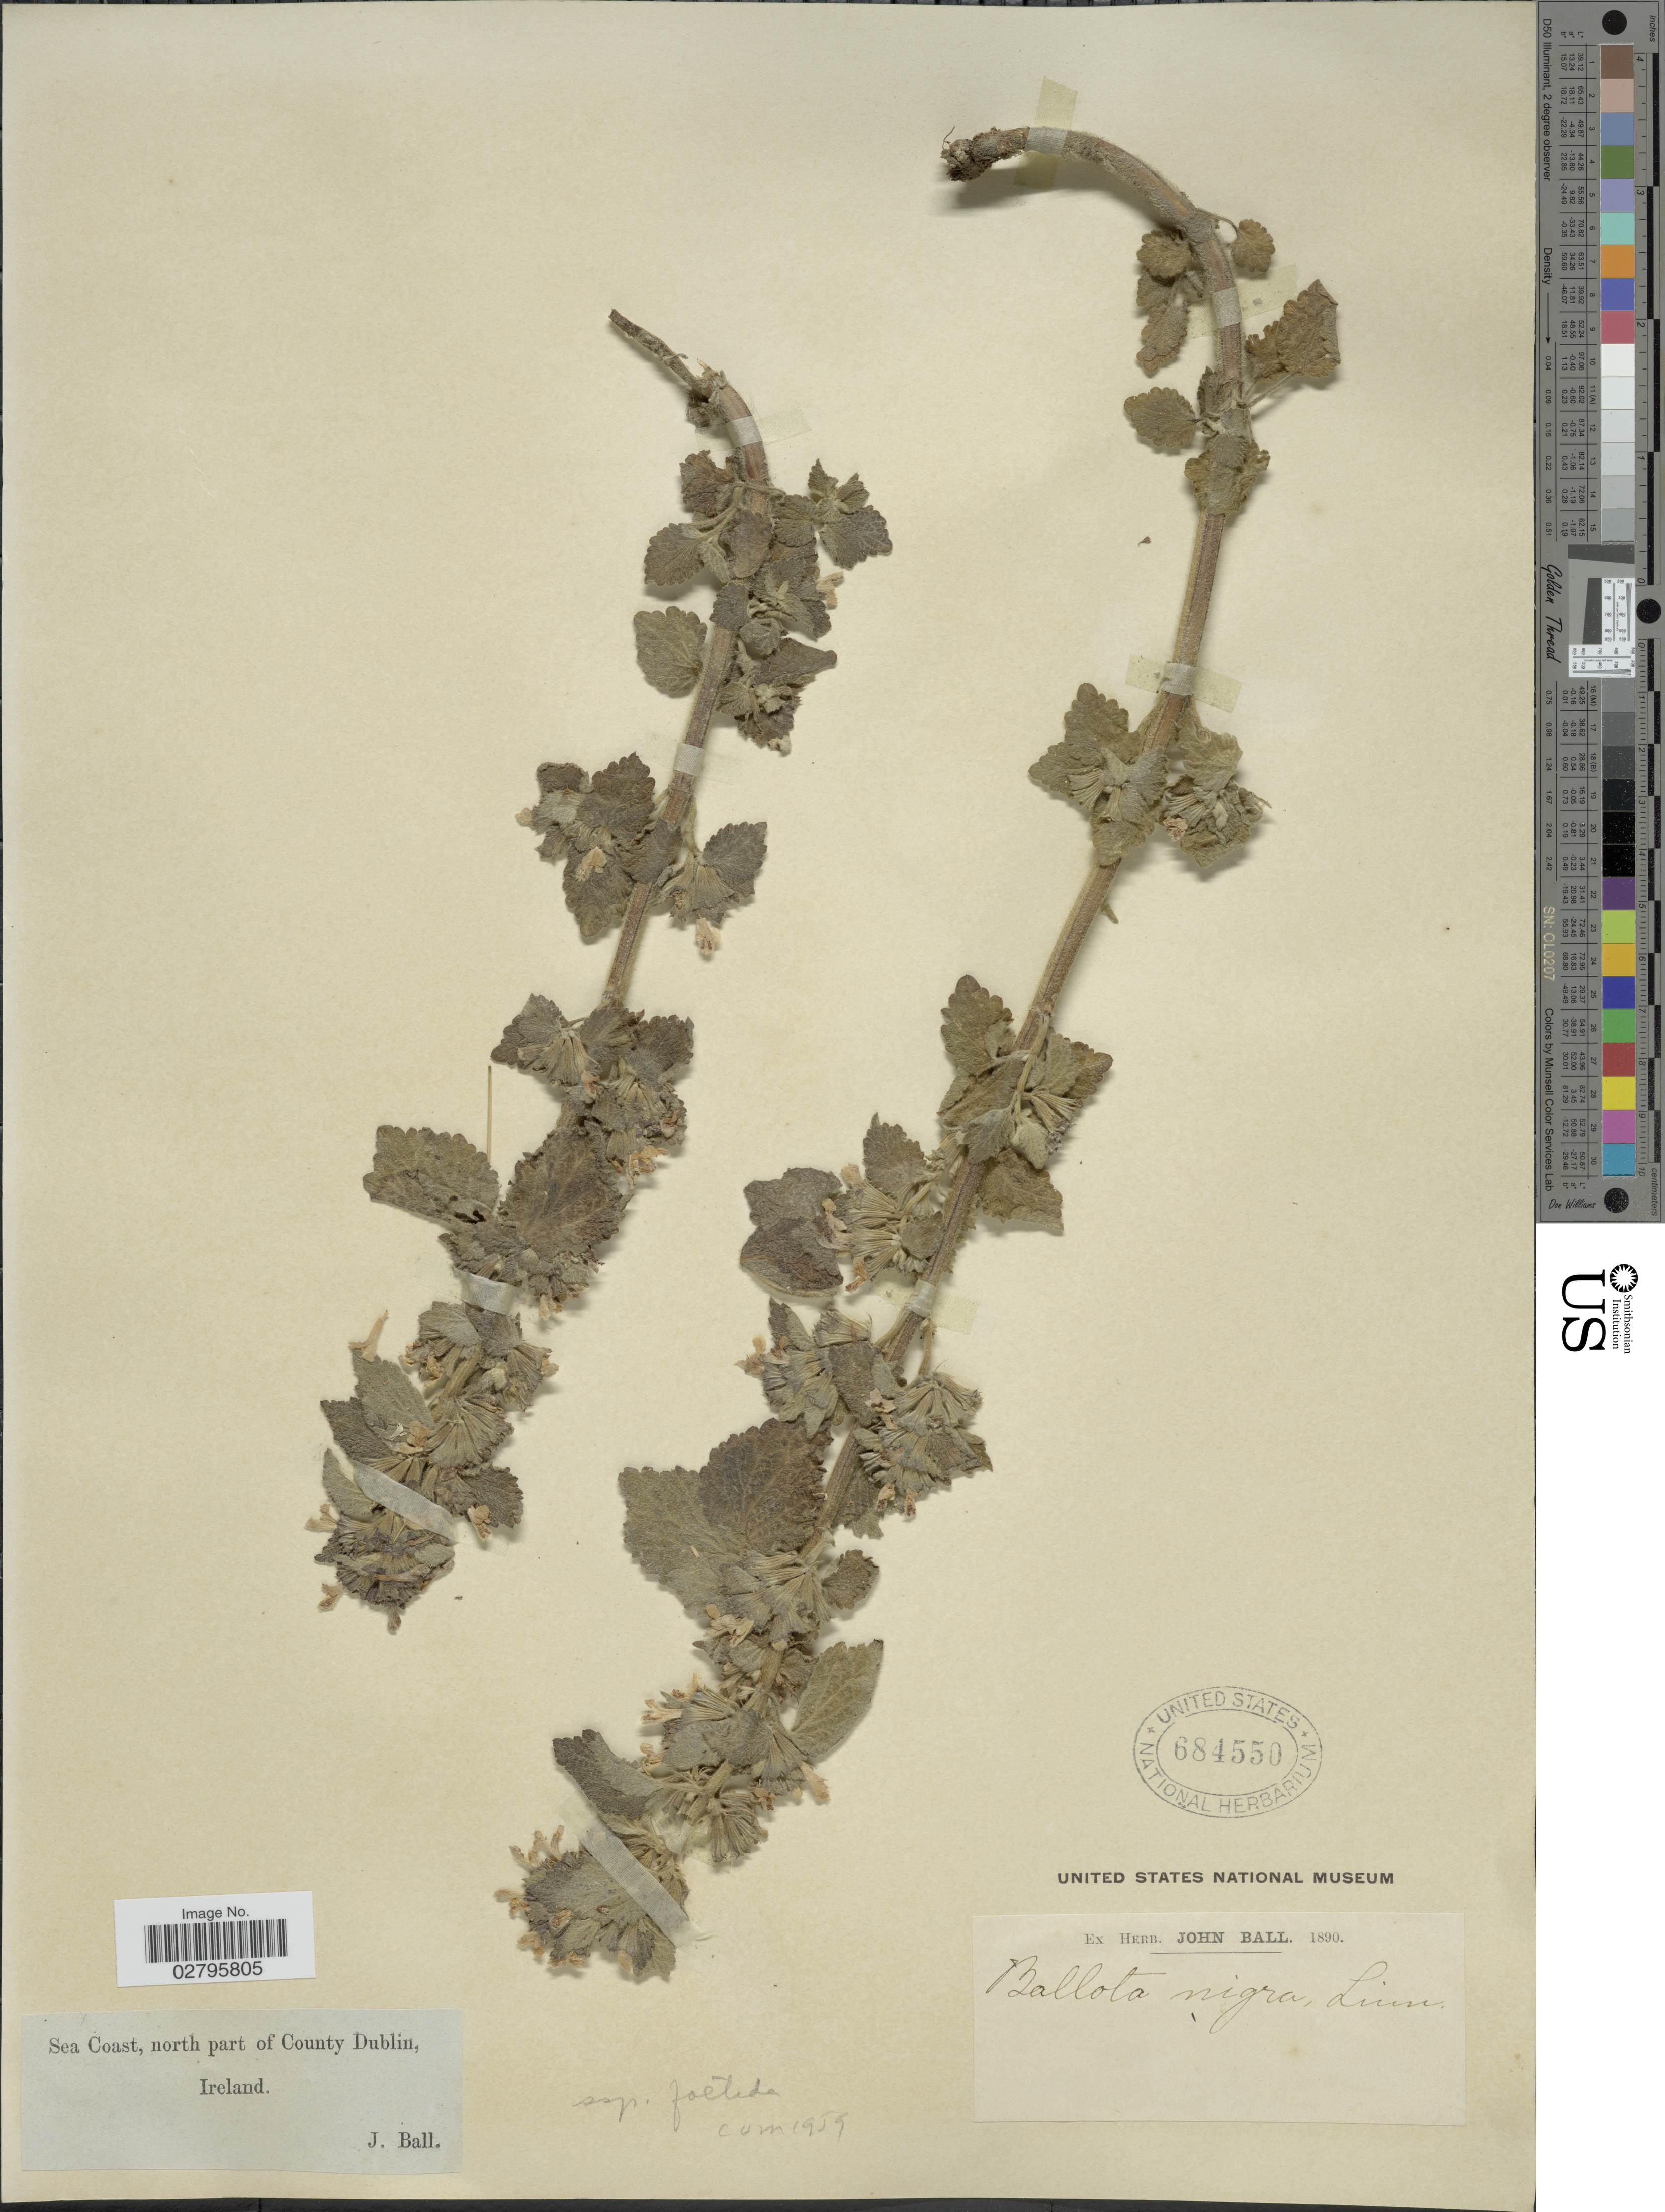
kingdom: Plantae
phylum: Tracheophyta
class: Magnoliopsida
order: Lamiales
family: Lamiaceae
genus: Ballota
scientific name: Ballota nigra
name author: L.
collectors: J. Ball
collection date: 1890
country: Ireland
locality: Sea Coast, north part of County Dublin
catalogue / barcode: US 684550